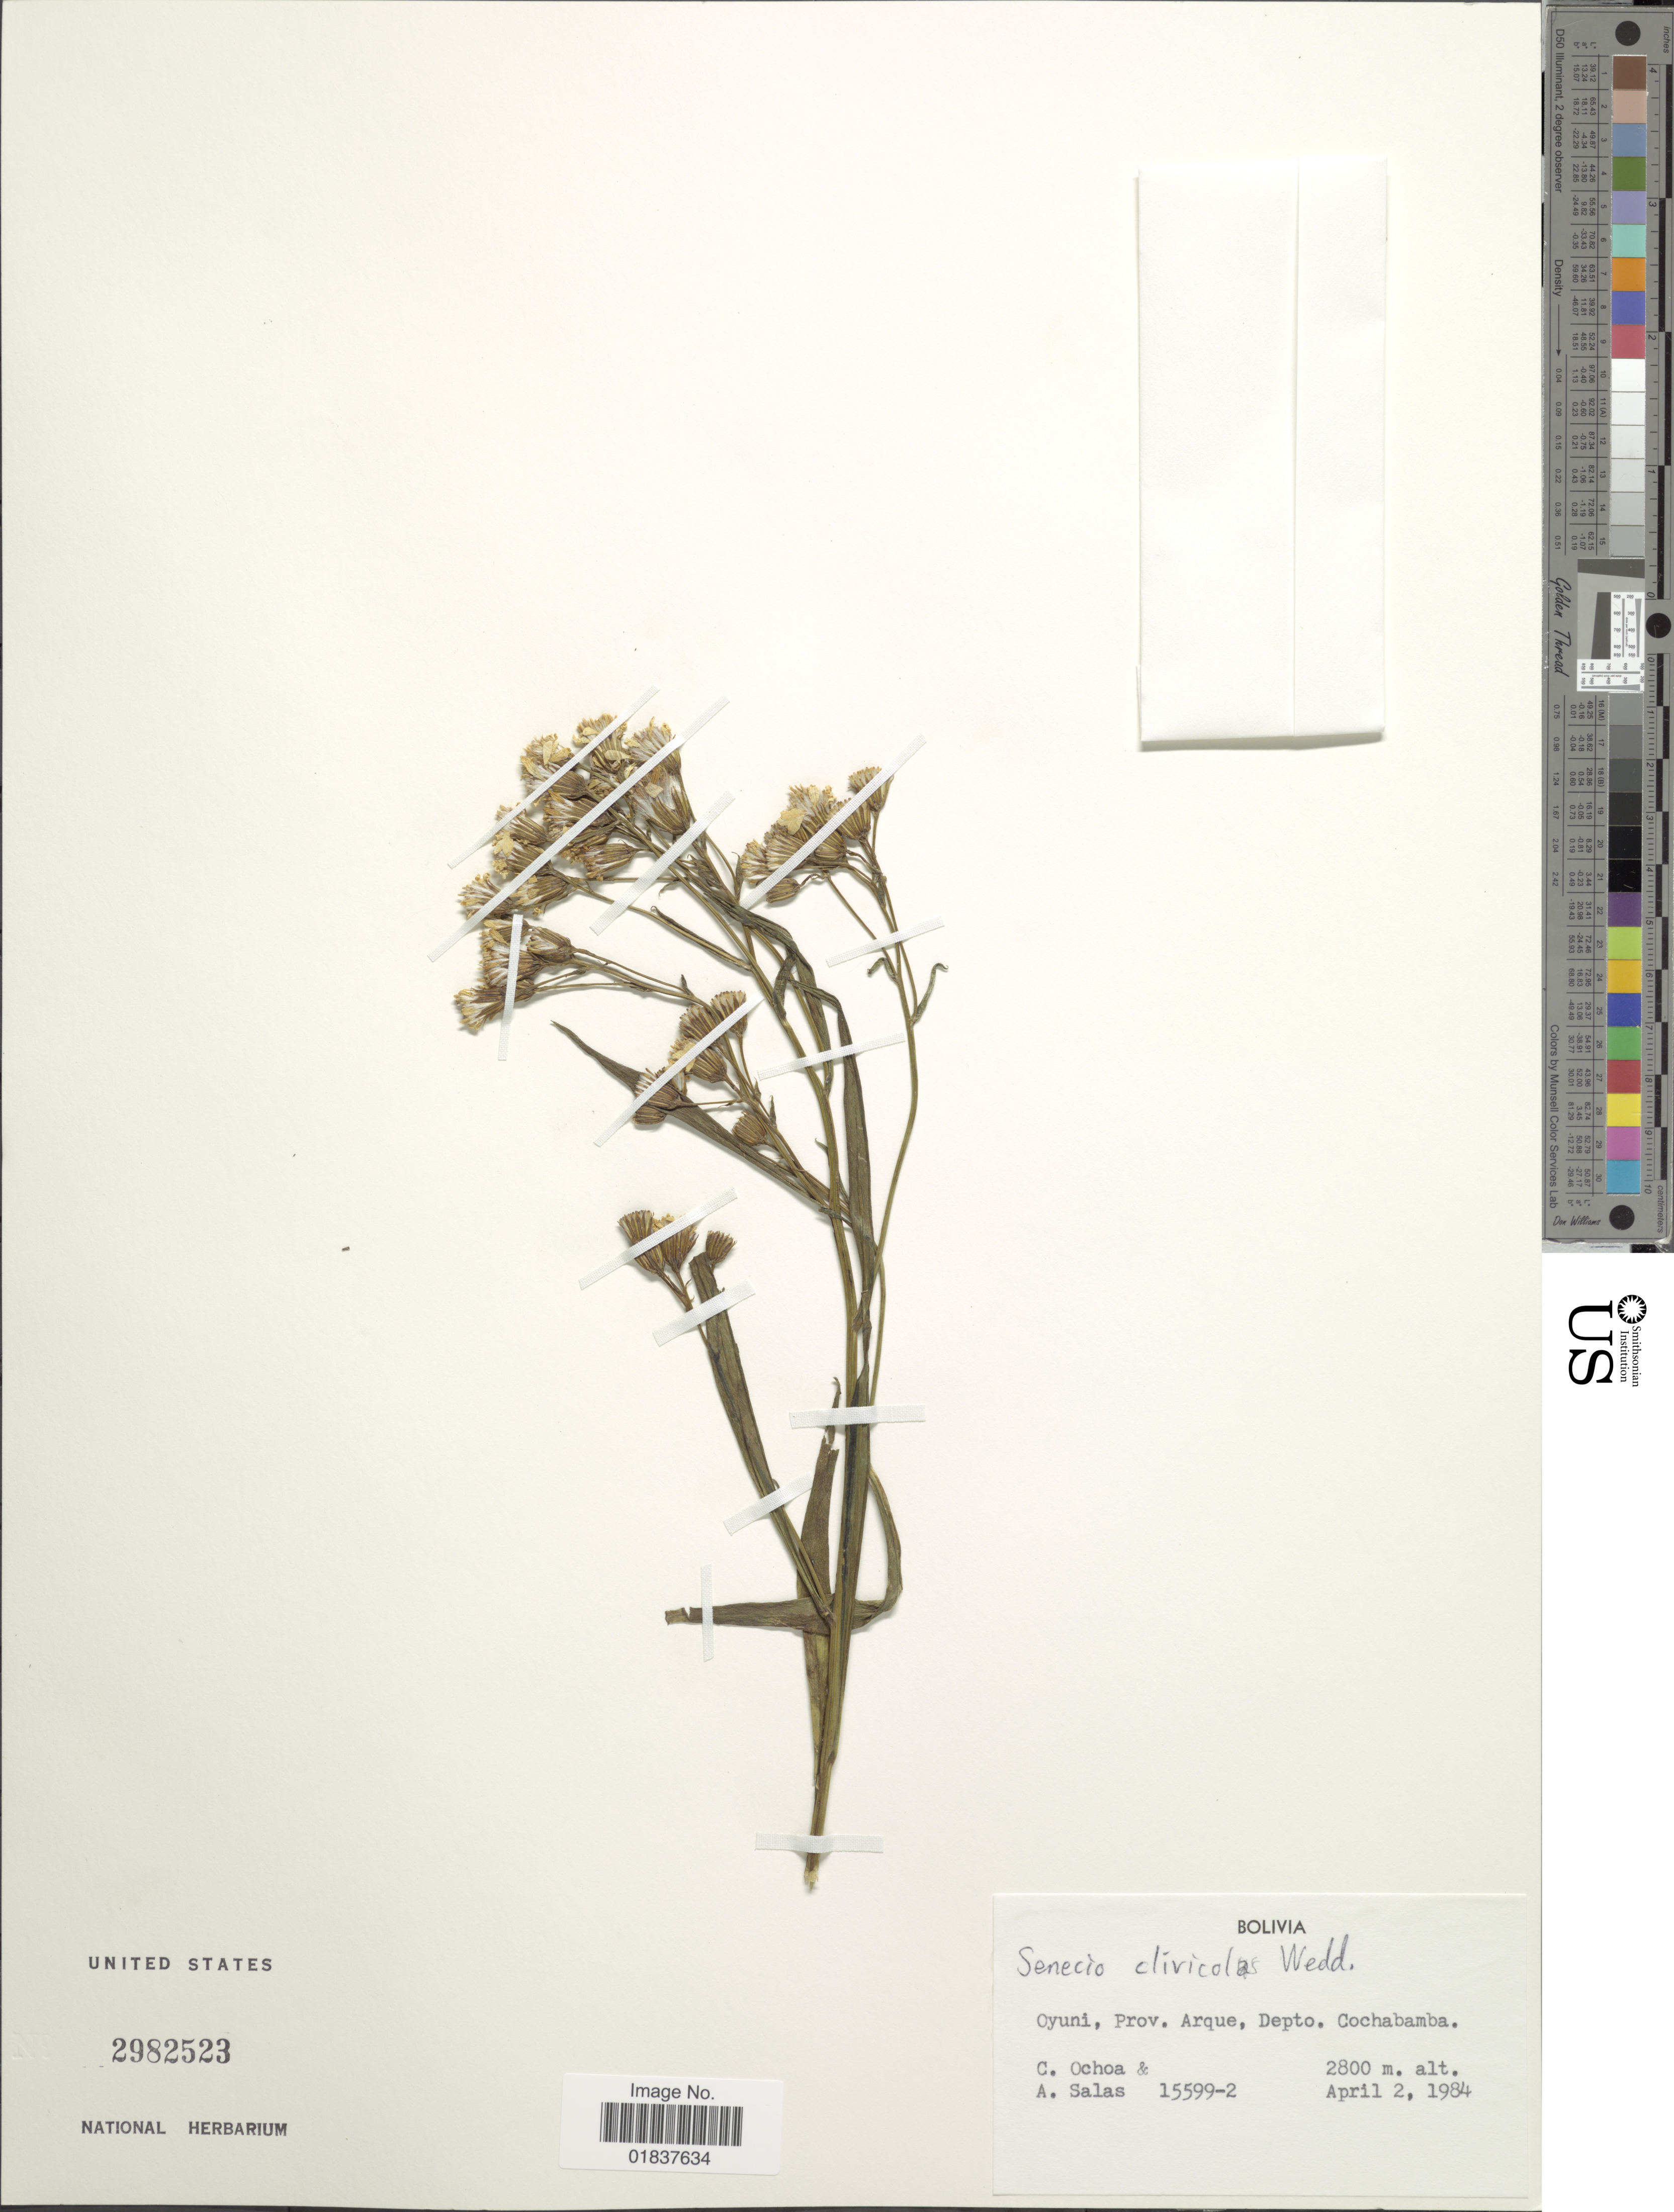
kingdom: Plantae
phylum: Tracheophyta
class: Magnoliopsida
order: Asterales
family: Asteraceae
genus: Senecio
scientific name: Senecio clivicola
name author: Wedd.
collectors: C. Ochoa & A. Salas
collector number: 15599-2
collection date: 1984-04-02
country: Bolivia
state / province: Cochabamba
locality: Oyuni, Prov. Arque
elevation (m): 2800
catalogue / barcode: US 2982523